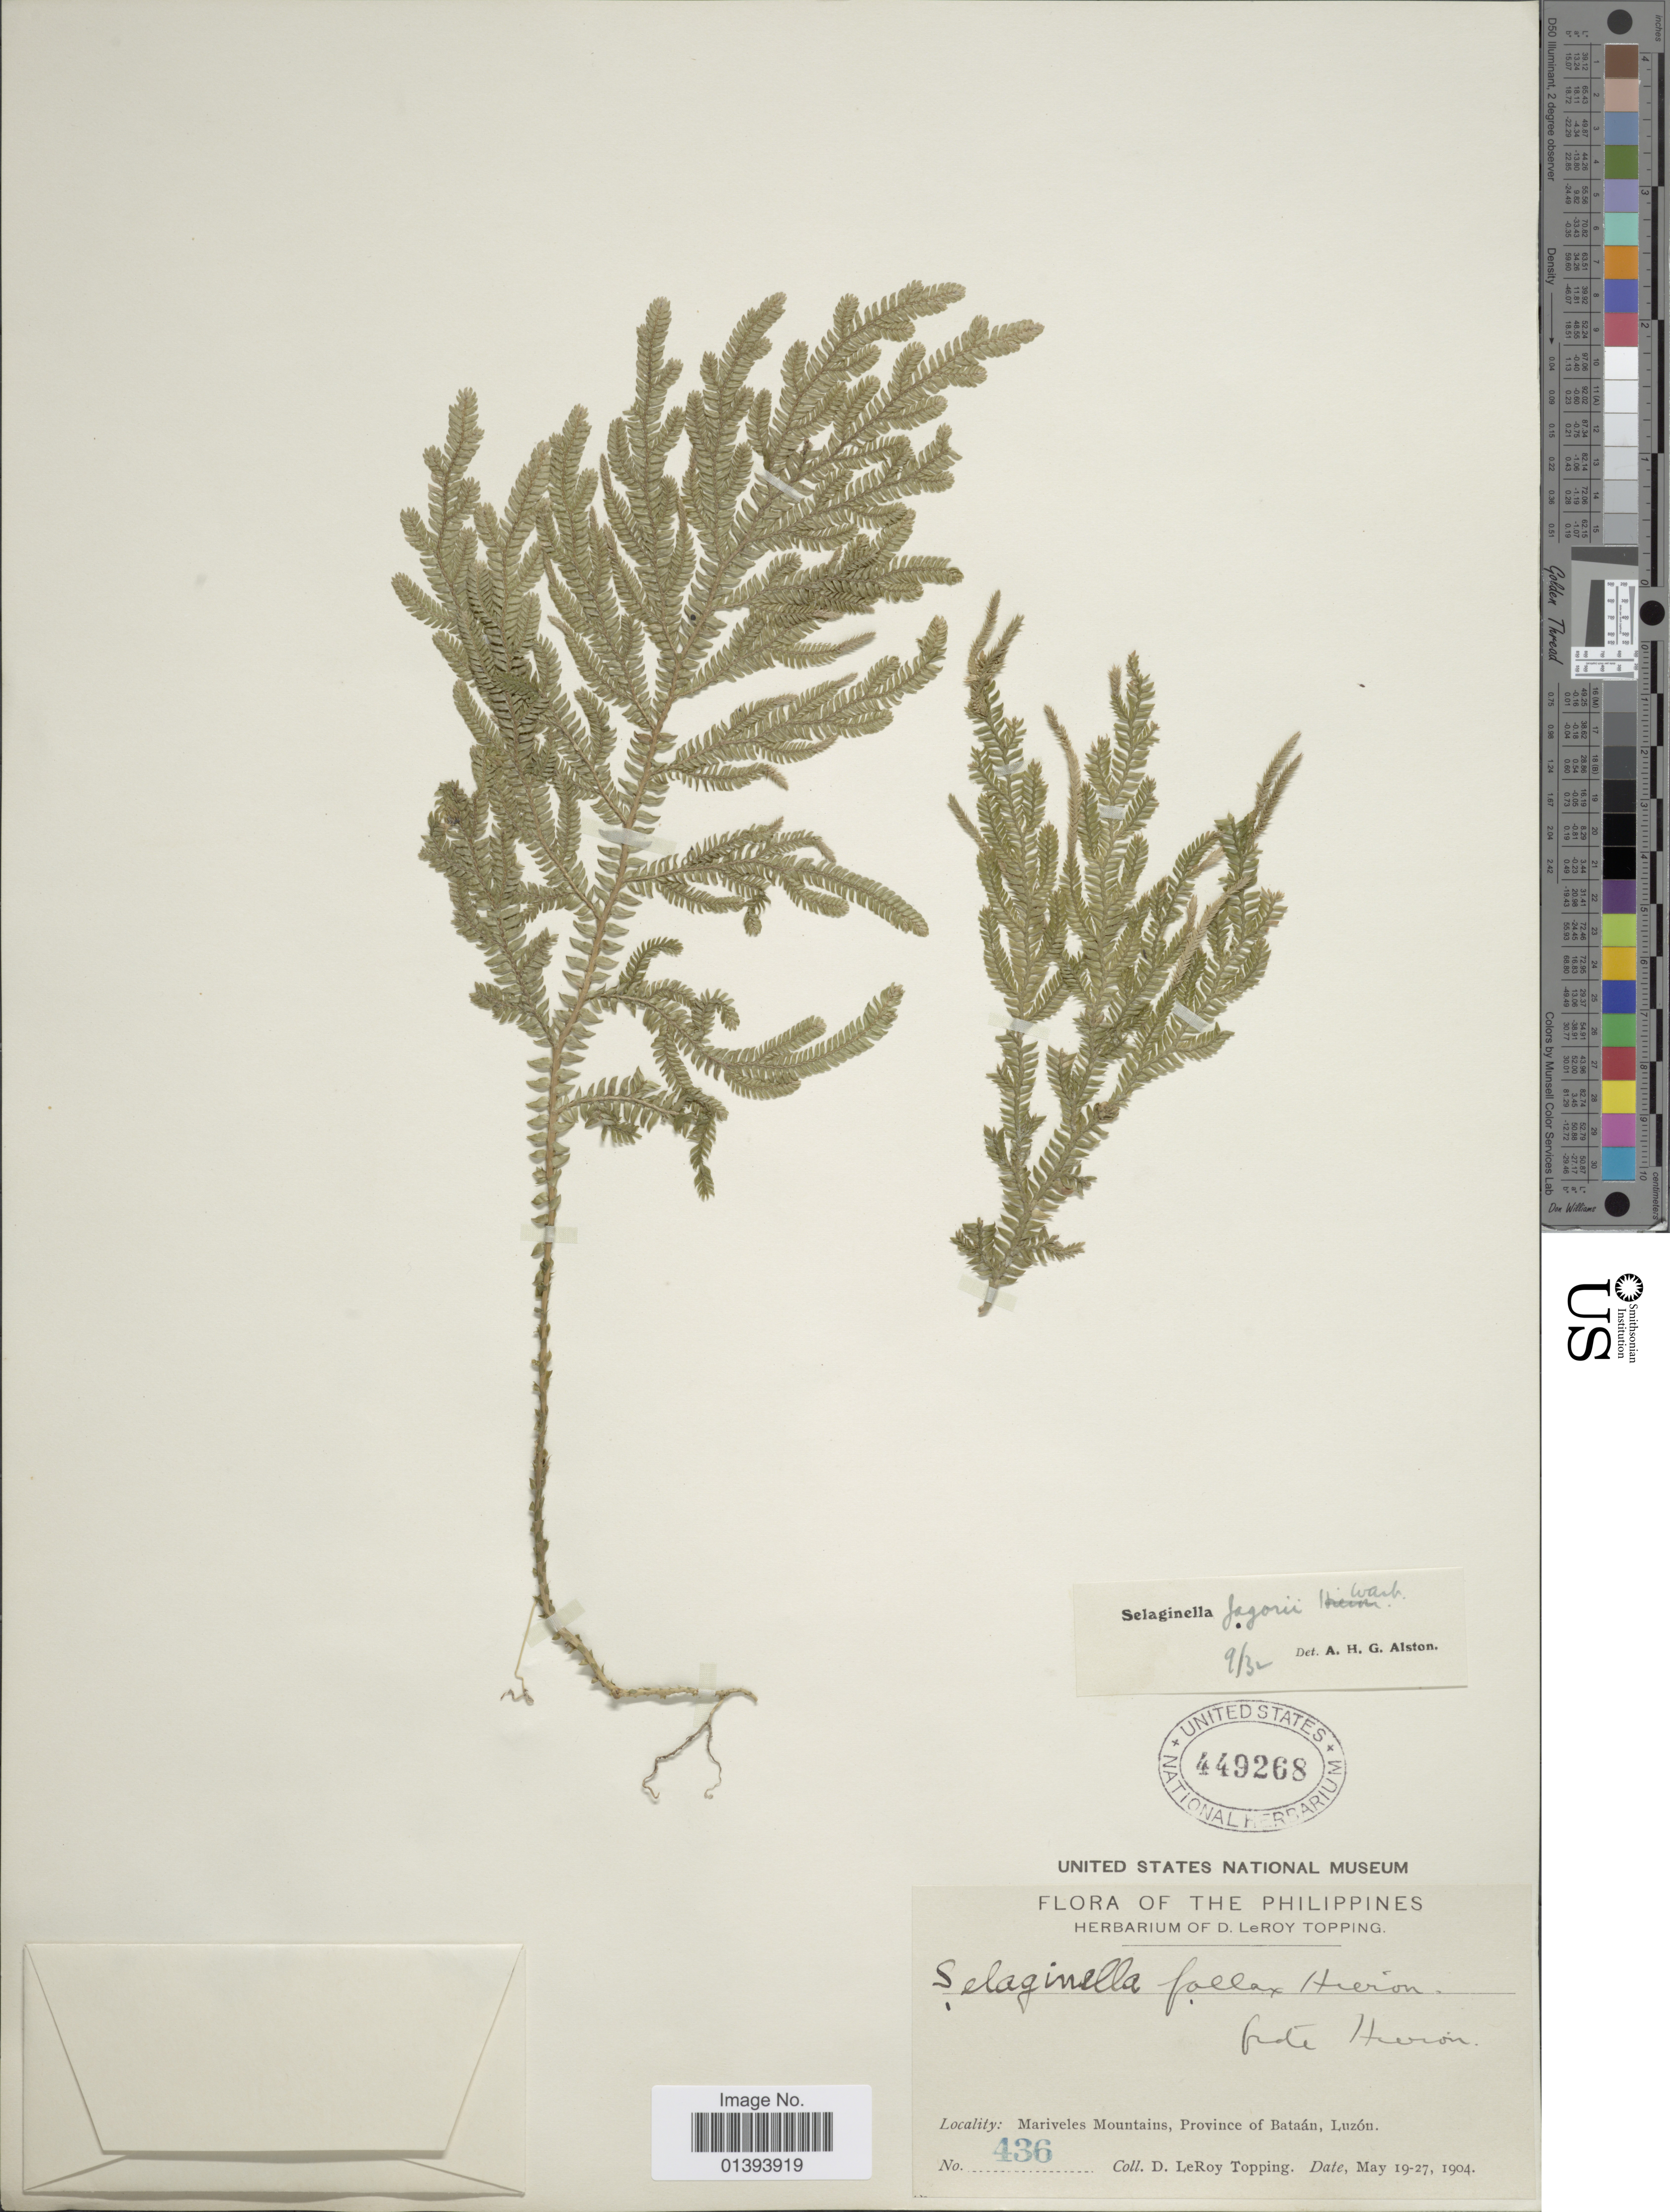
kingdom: Plantae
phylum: Tracheophyta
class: Lycopodiopsida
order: Selaginellales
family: Selaginellaceae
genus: Selaginella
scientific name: Selaginella jagorii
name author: Warb.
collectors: D. L. Topping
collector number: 436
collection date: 1904-05-19/1904-05-27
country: Philippines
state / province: Central Luzon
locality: Mariveles Mountains, Province of Bataán, Luzón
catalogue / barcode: US 449268